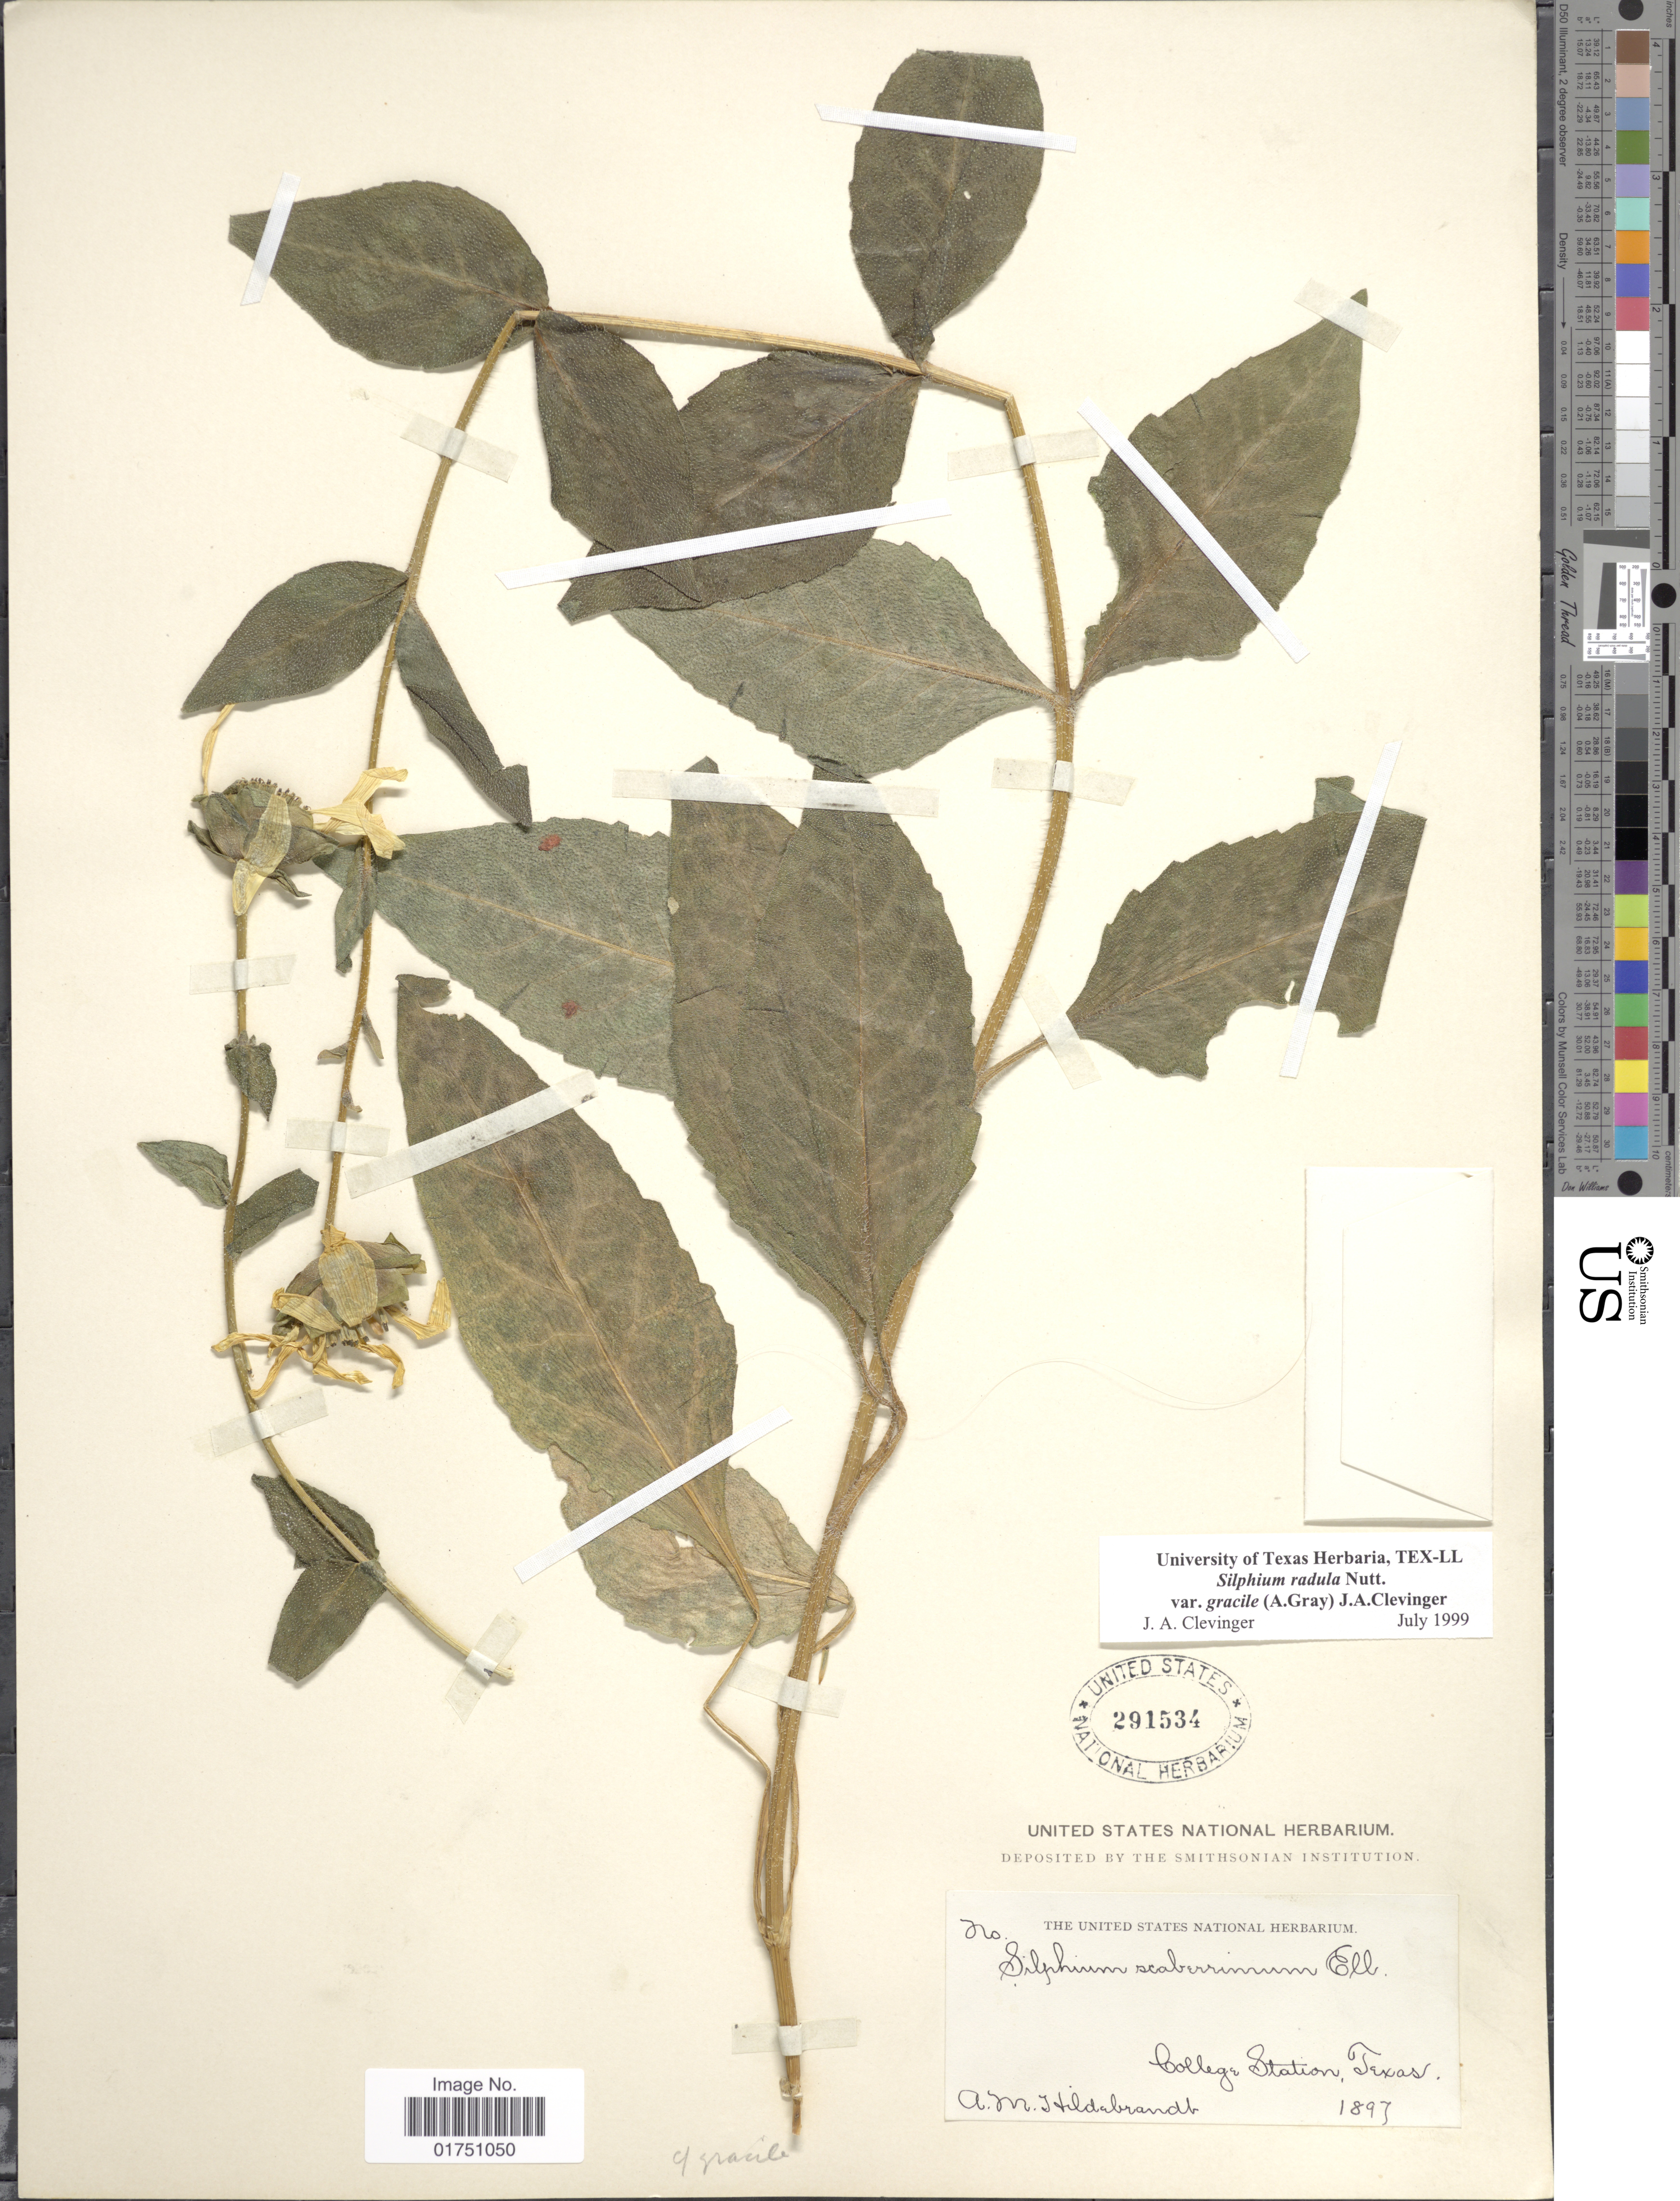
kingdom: Plantae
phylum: Tracheophyta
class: Magnoliopsida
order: Asterales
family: Asteraceae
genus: Silphium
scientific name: Silphium radula var. gracile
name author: (A. Gray) Clevinger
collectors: A. Hildebrandt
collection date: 1897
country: United States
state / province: Texas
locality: College Station, Texas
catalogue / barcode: US 291534